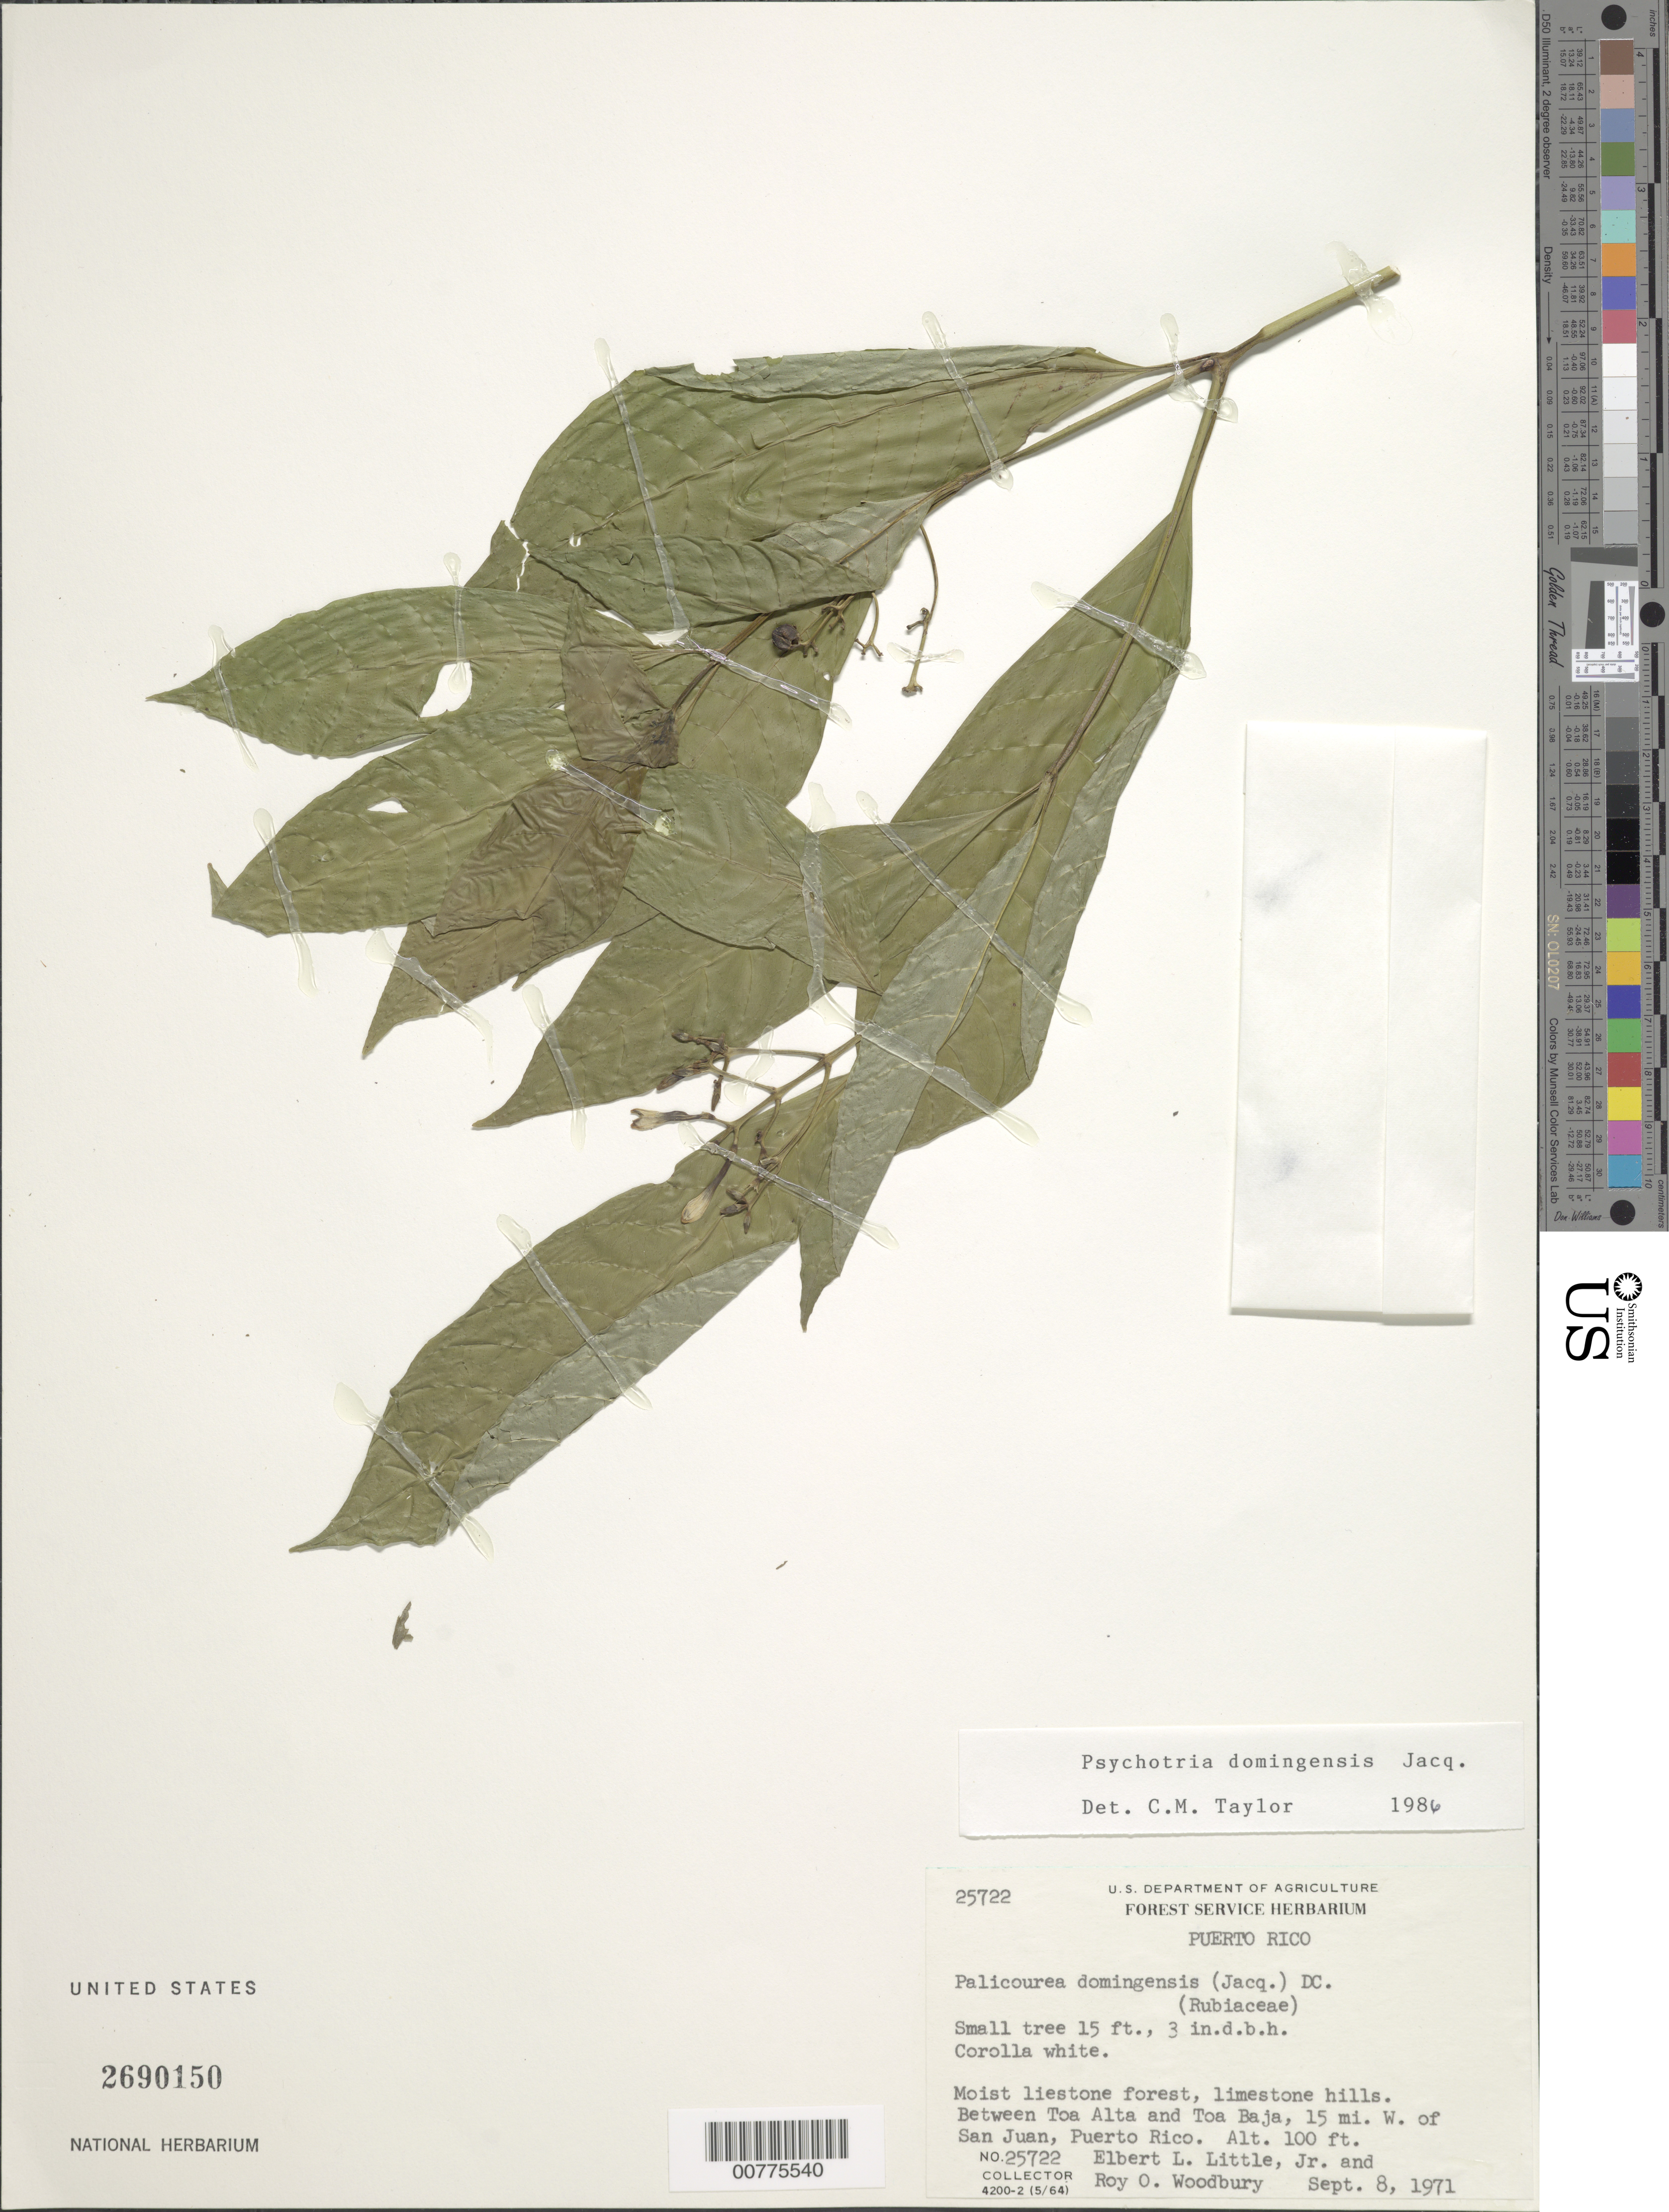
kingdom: Plantae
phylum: Tracheophyta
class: Magnoliopsida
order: Gentianales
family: Rubiaceae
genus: Psychotria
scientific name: Psychotria domingensis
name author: Jacq.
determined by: Taylor, Charlotte M.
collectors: E. L. Little & R. O. Woodbury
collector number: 25722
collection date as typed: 08 Sep 1971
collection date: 1971-09-08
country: Puerto Rico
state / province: San Juan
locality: Limestone hills, between Toa Alta and Toa Baja, 15 mi W of San Juan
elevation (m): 30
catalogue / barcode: US 2690150